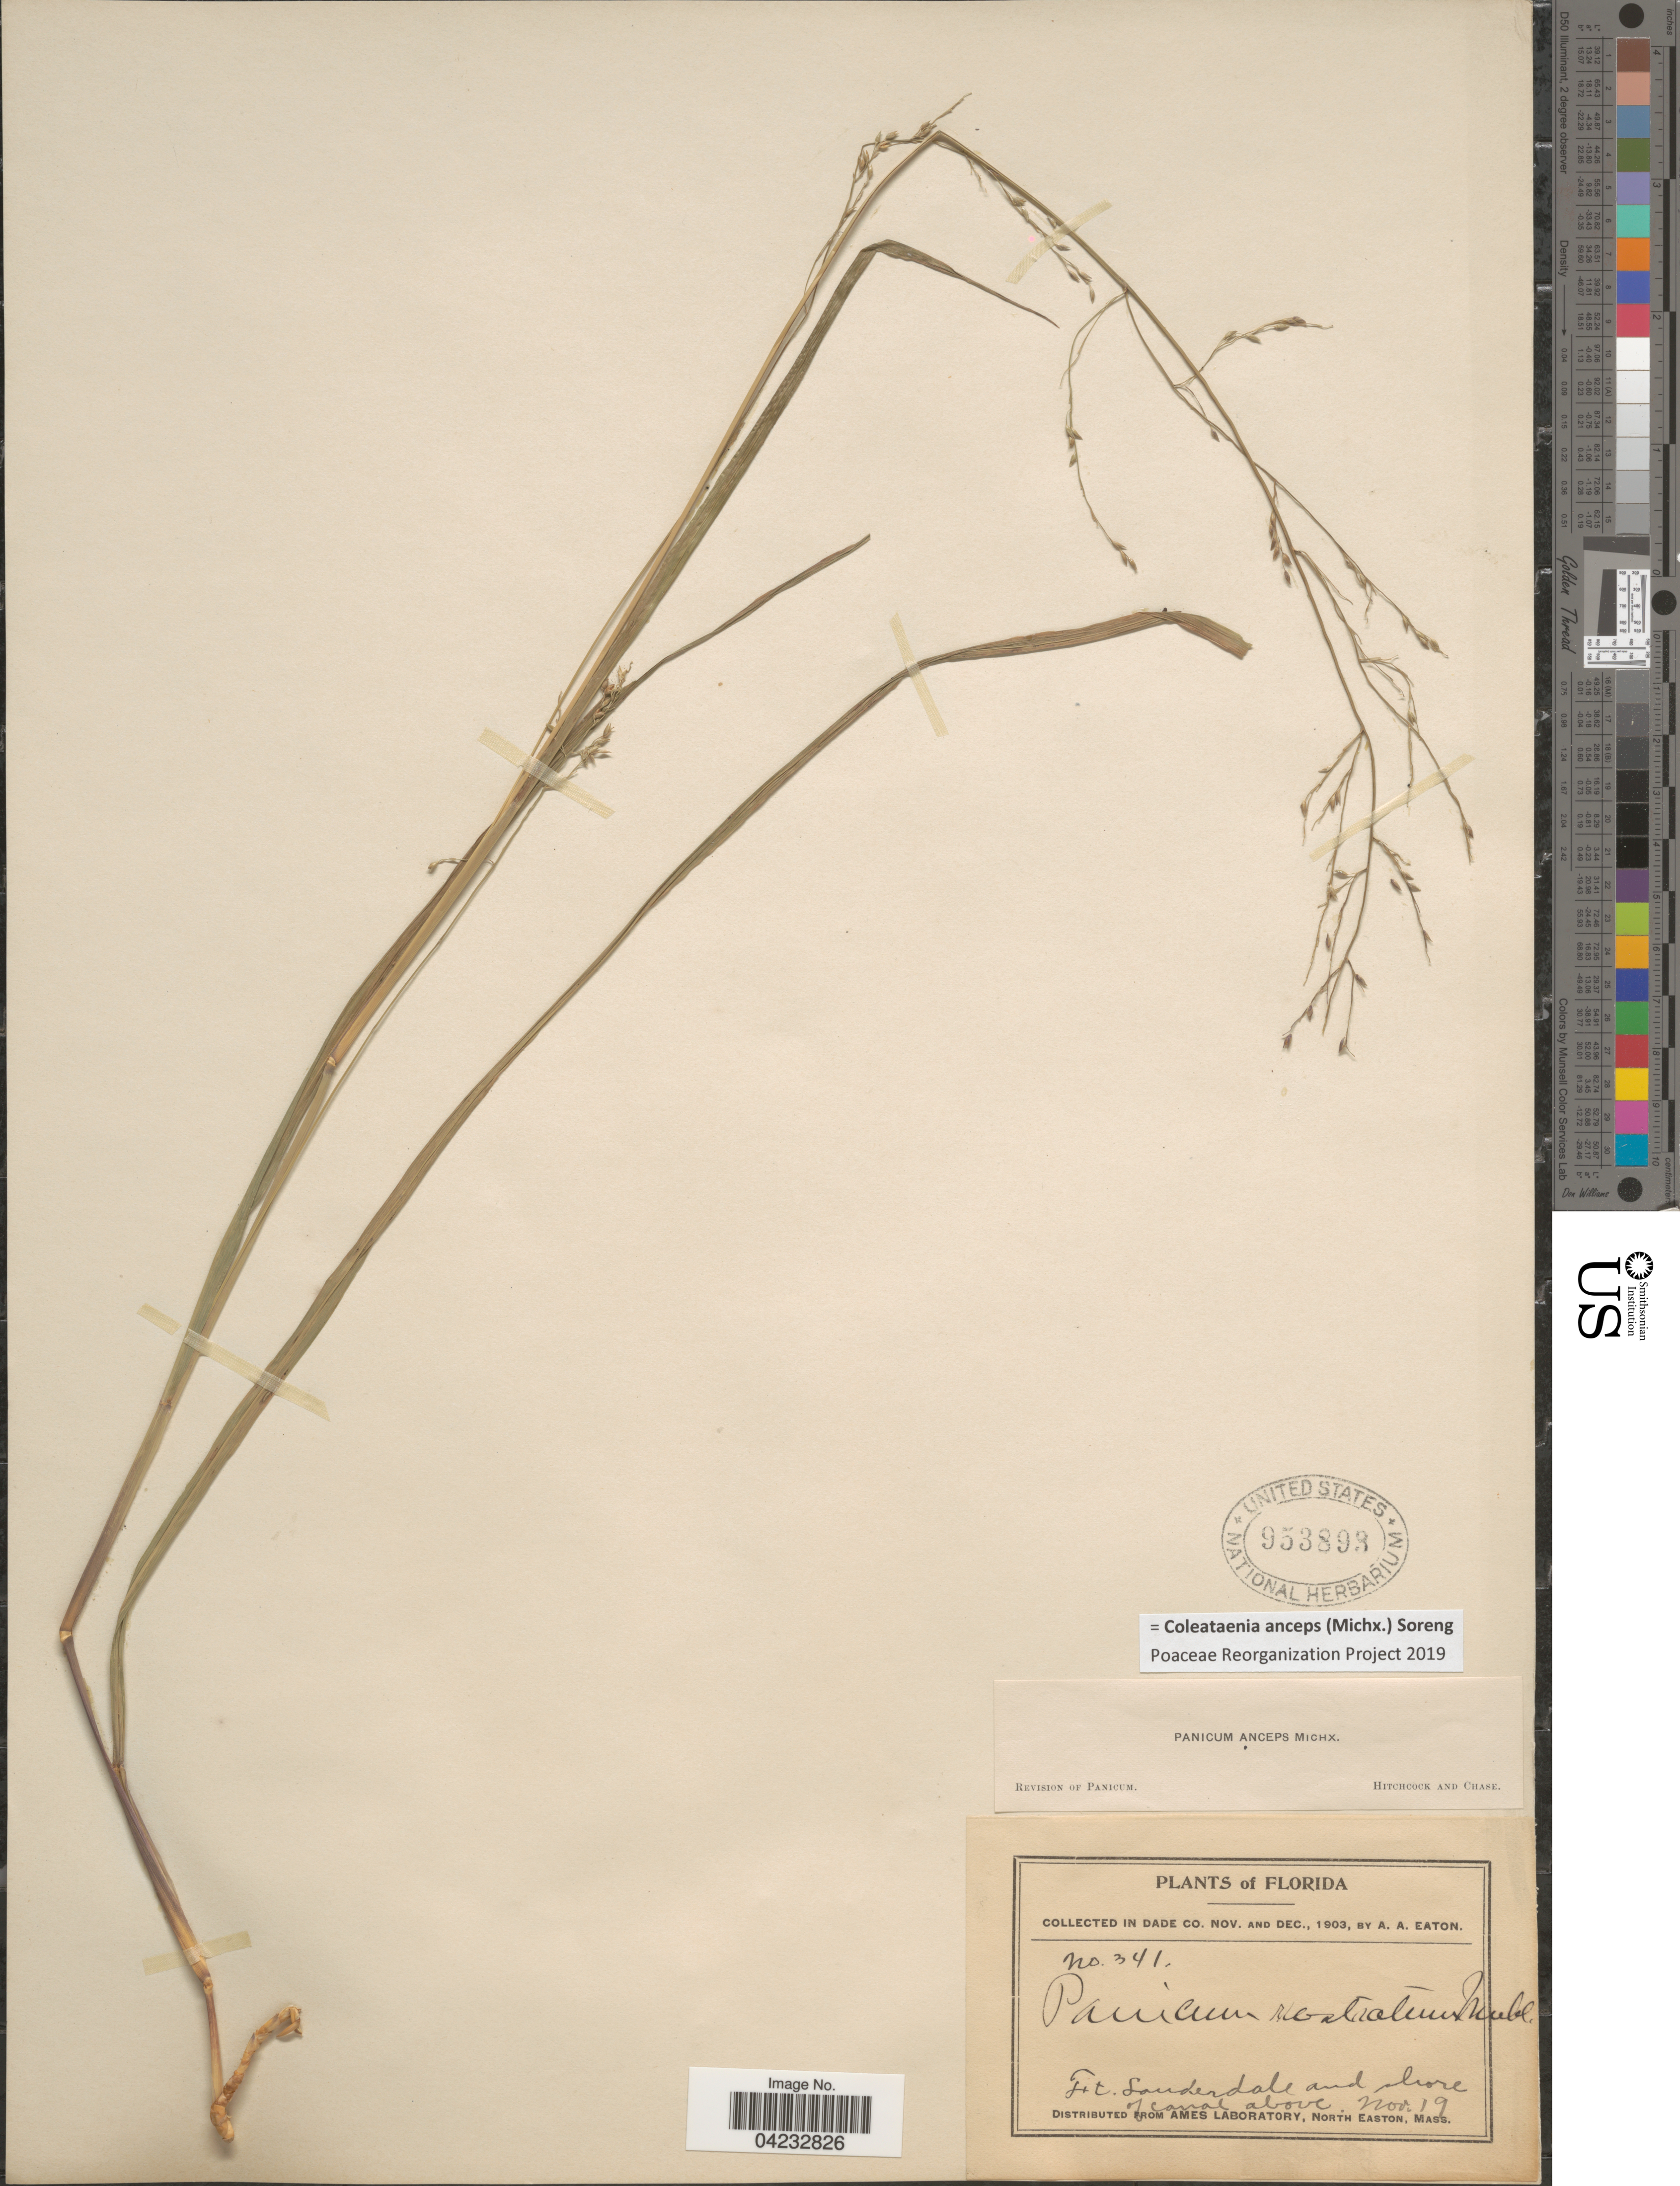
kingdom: Plantae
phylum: Tracheophyta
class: Liliopsida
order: Poales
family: Poaceae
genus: Coleataenia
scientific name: Coleataenia anceps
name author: (Michx.) Soreng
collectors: A. A. Eaton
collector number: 341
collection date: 1903-11-19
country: United States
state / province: Florida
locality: In Dade Co. Ft. Sanderdale and shore of canal above.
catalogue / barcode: US 953893